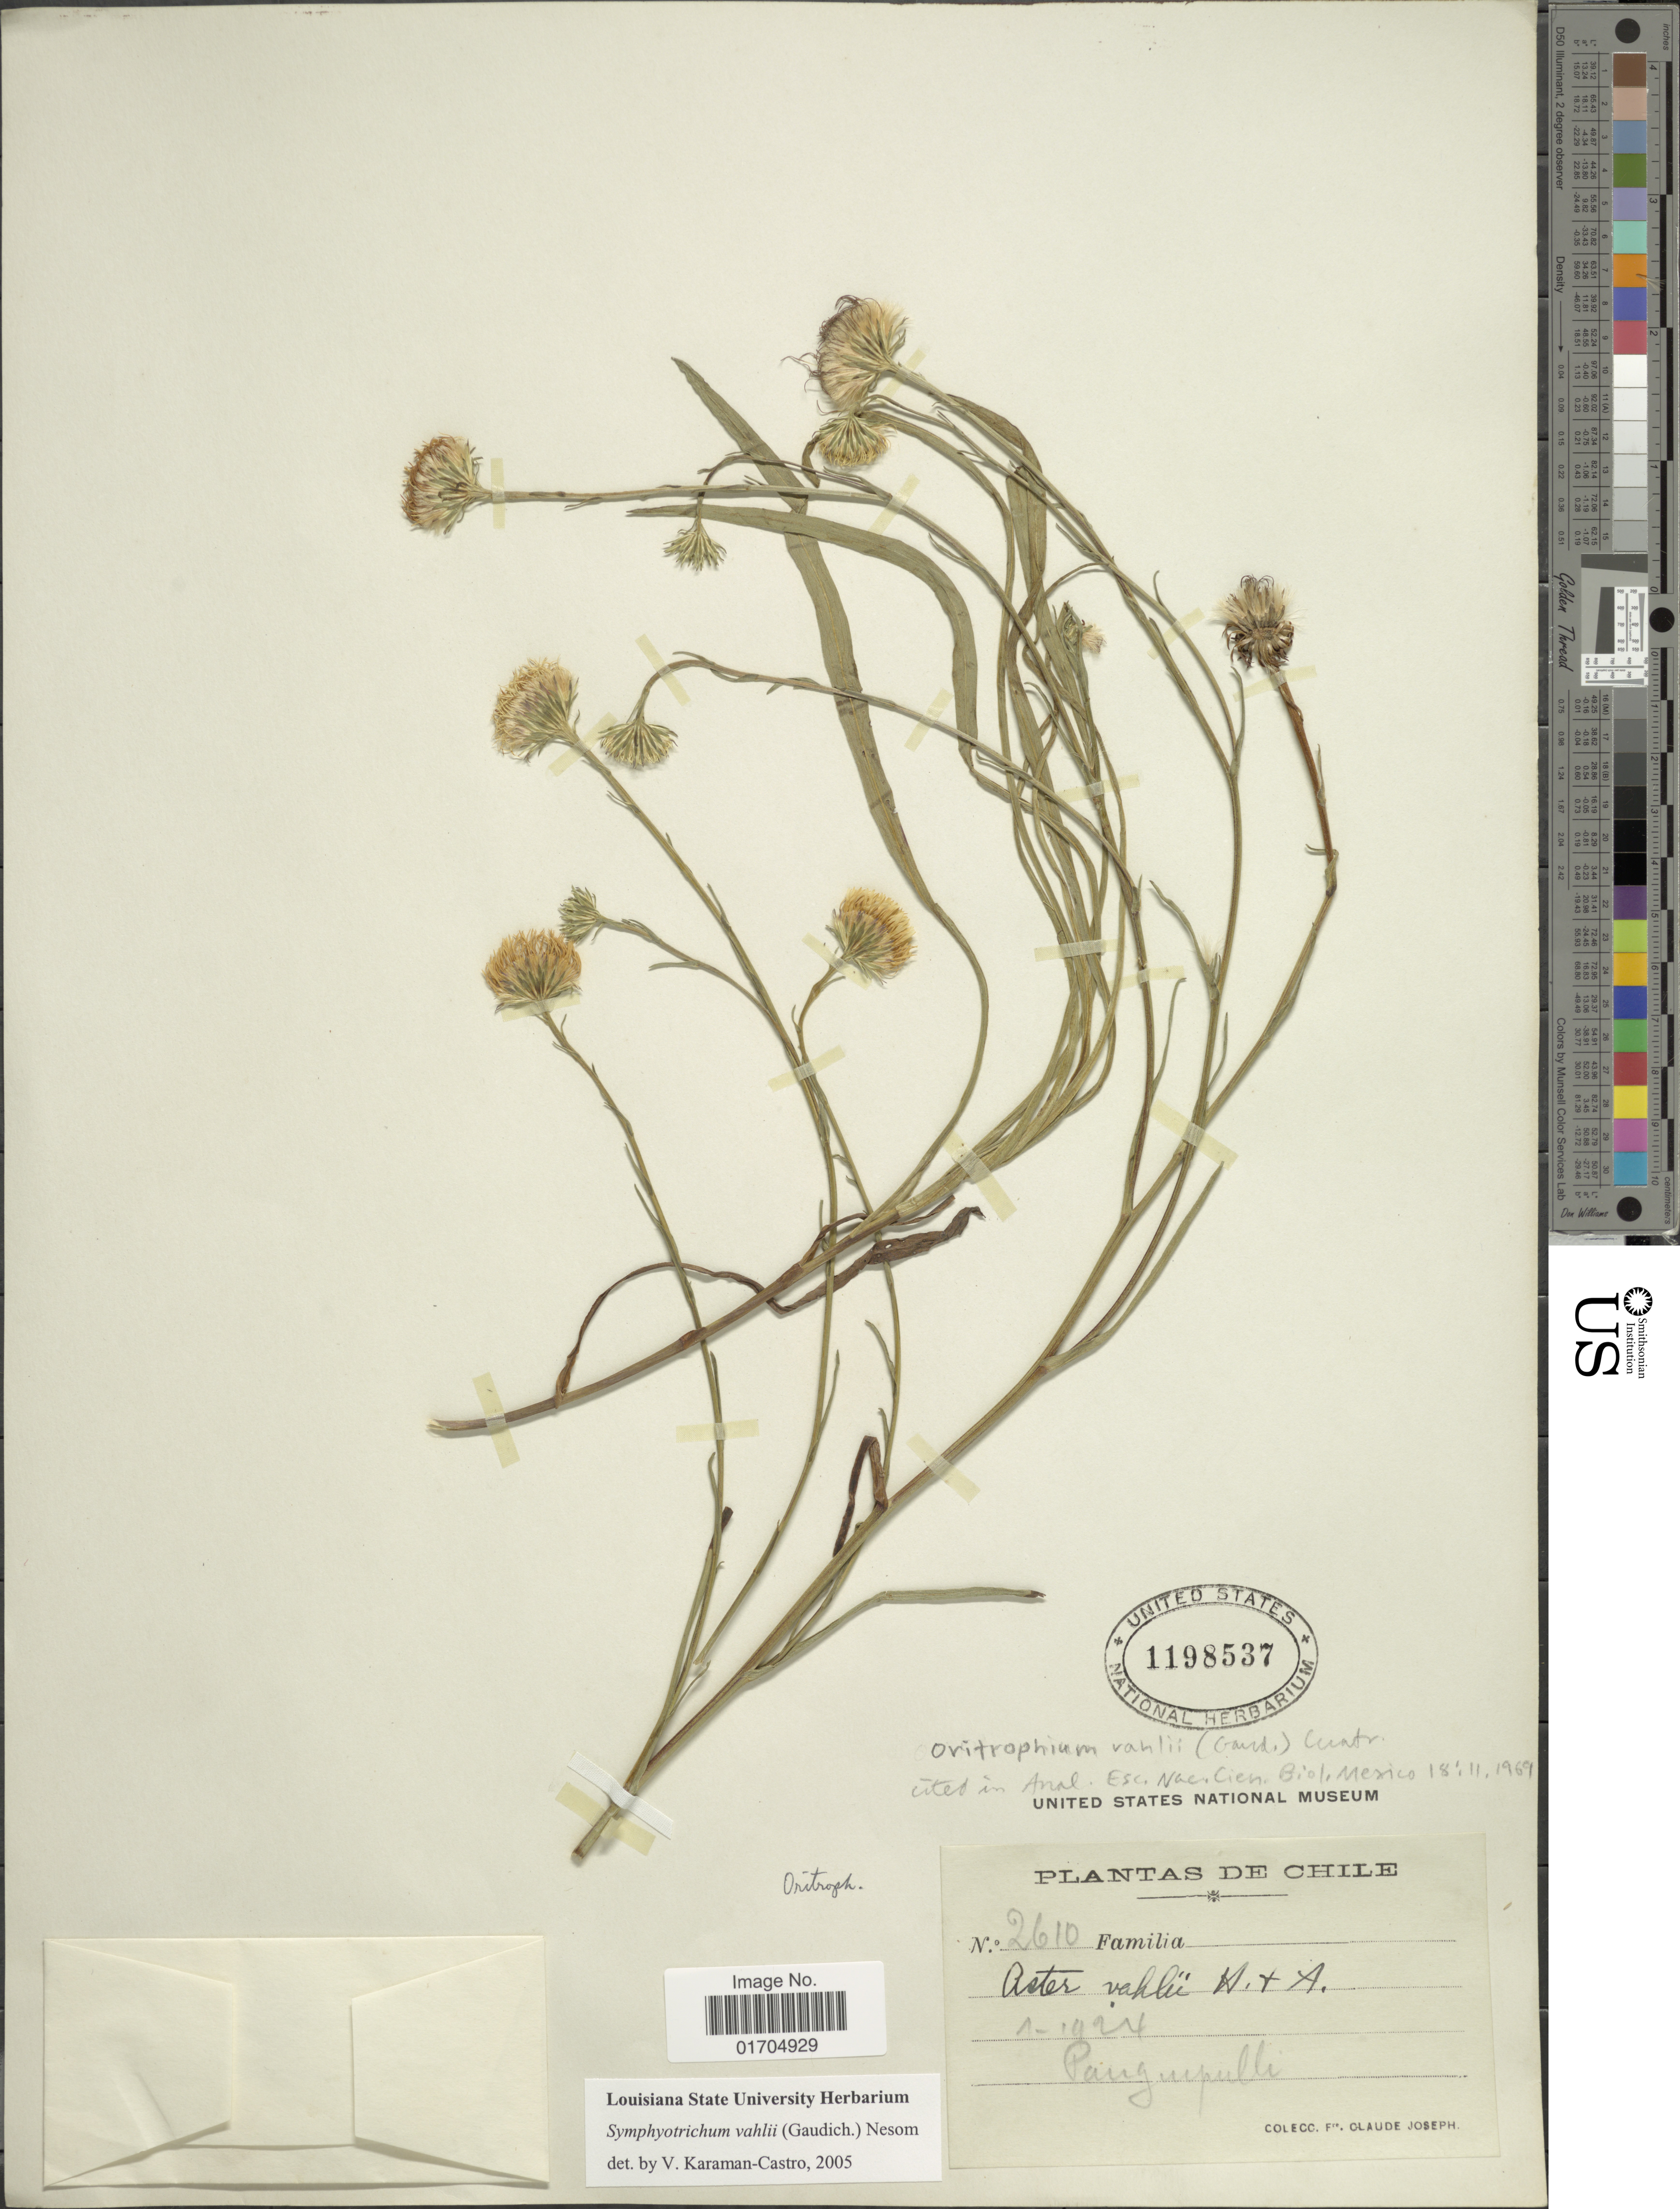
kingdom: Plantae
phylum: Tracheophyta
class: Magnoliopsida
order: Asterales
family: Asteraceae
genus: Symphyotrichum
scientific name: Symphyotrichum vahlii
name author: (Gaudich.) G.L. Nesom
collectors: Frere Claude Joseph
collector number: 2610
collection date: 1924-01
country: Chile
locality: Panguipulli.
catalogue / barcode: US 1198537